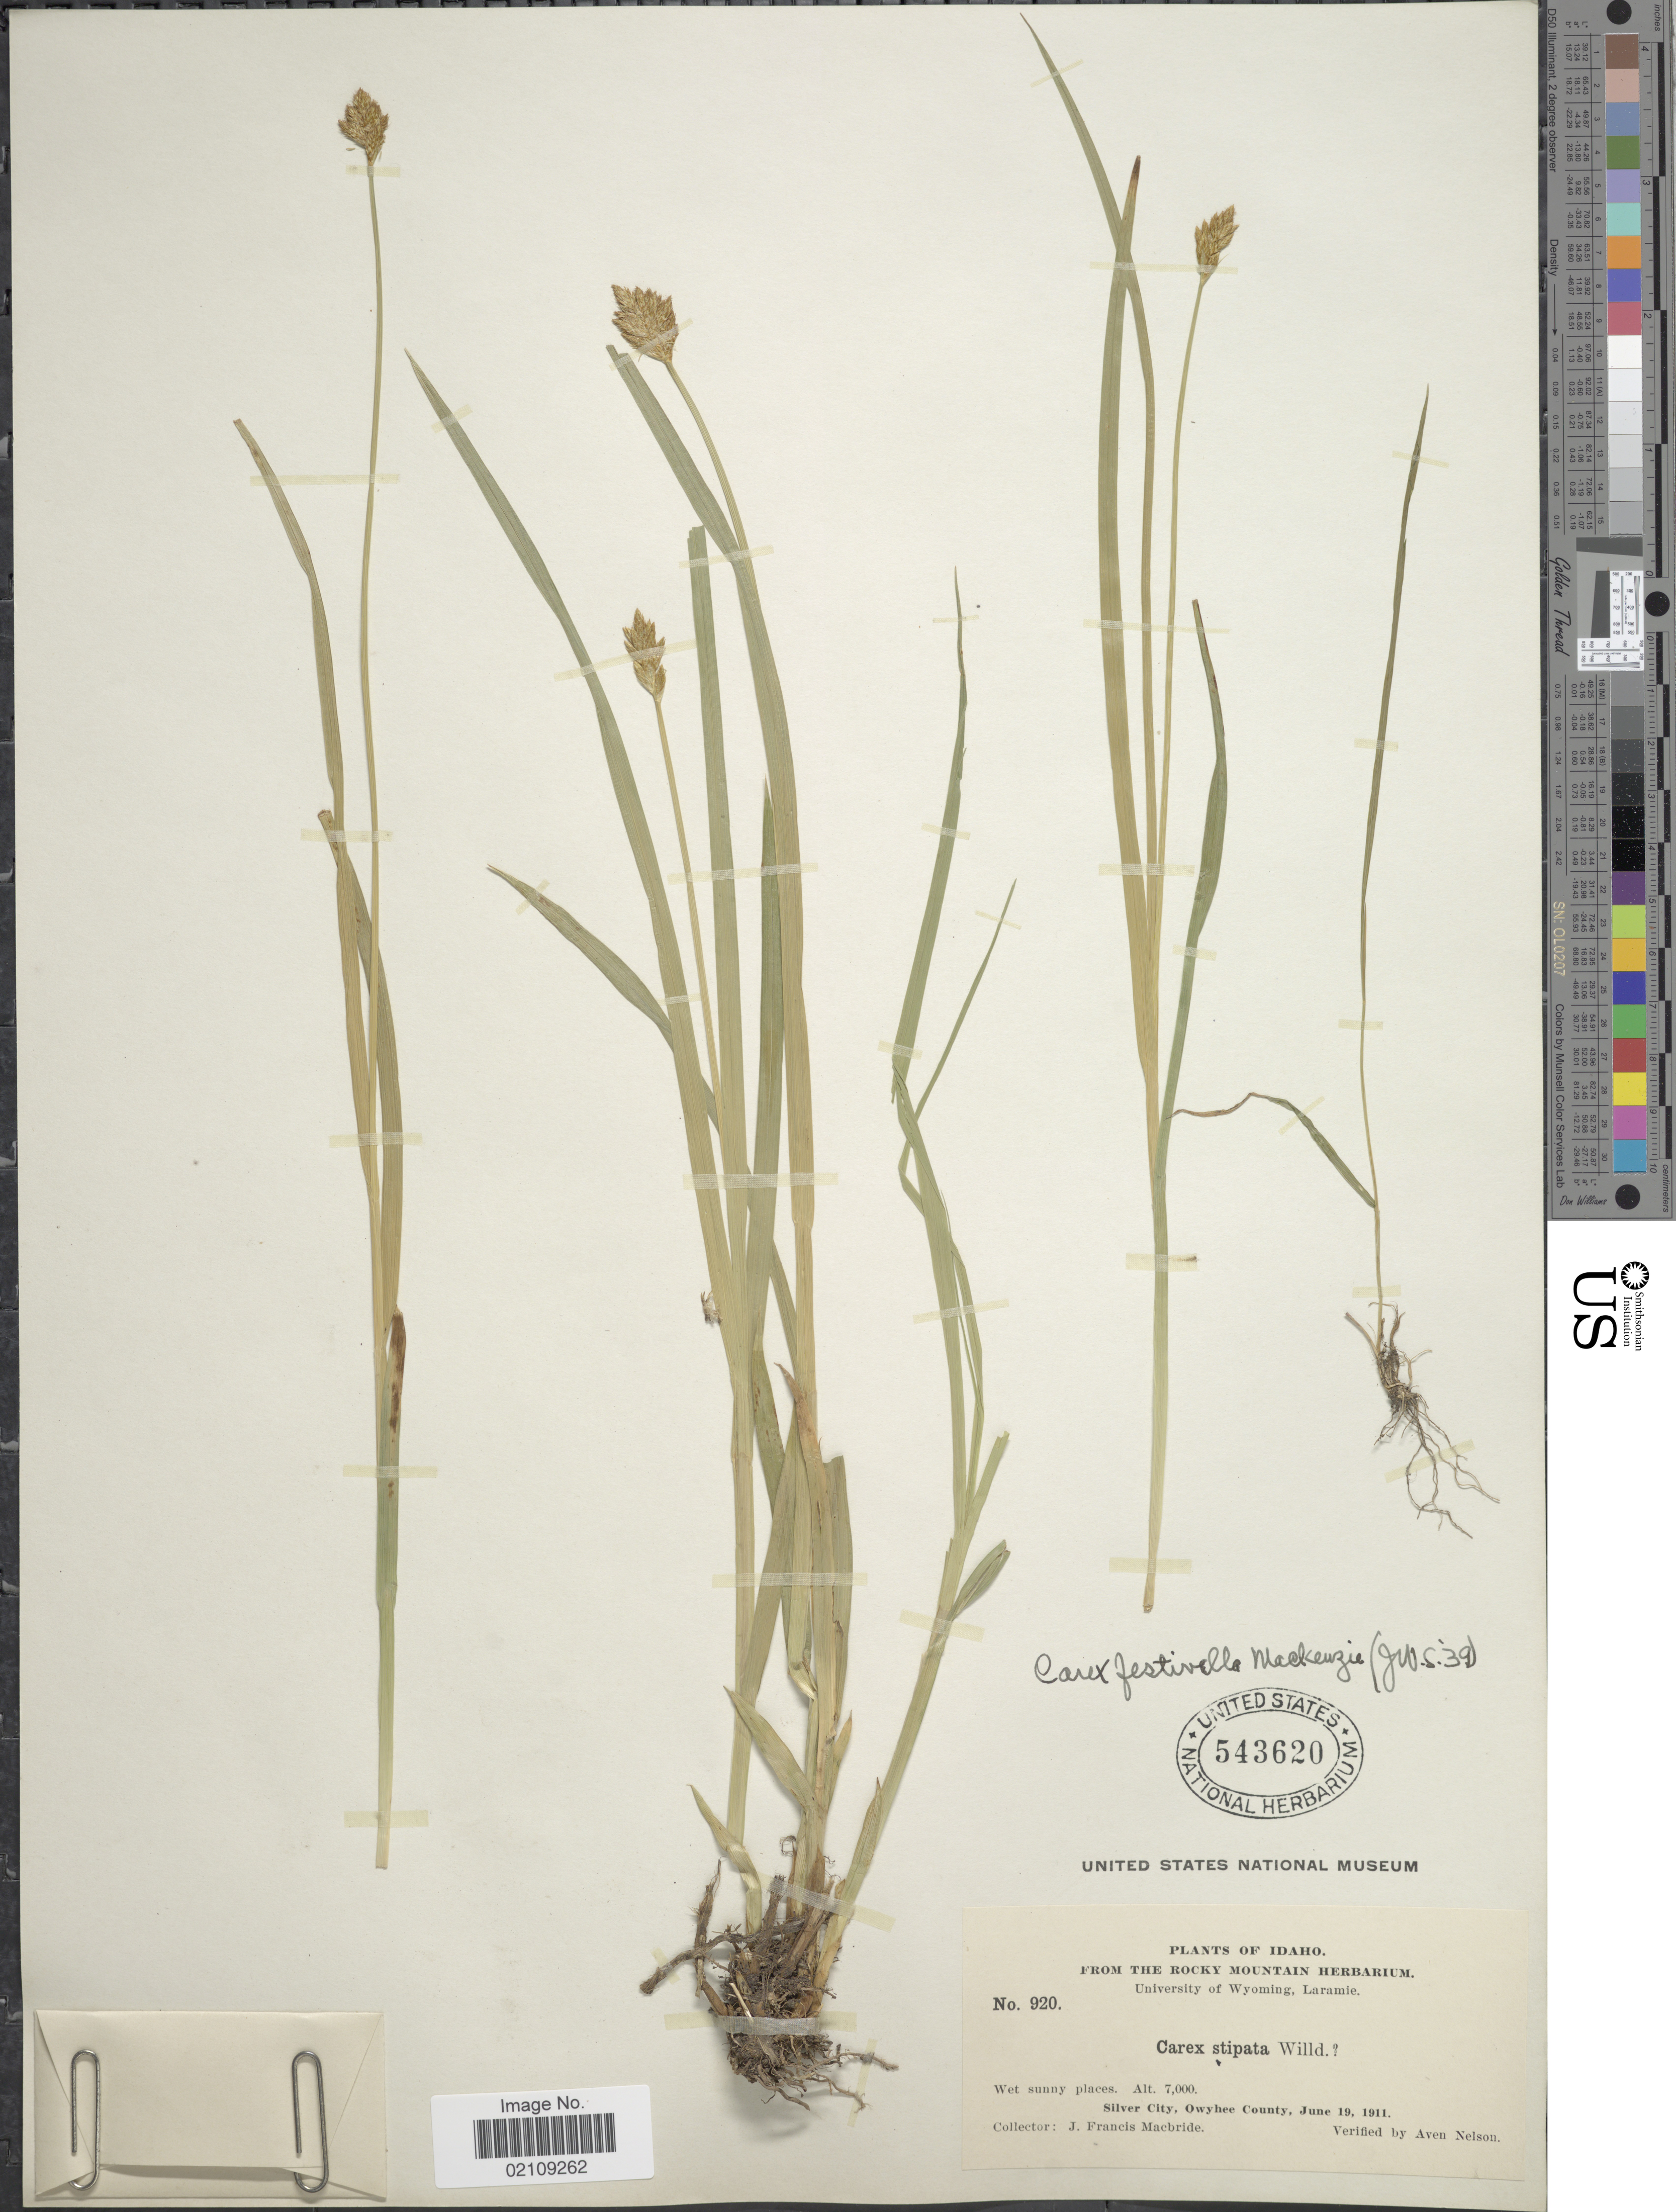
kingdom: Plantae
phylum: Tracheophyta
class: Liliopsida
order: Poales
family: Cyperaceae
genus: Carex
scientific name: Carex microptera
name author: Mack.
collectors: J. F. Macbride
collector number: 920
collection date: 1911-06-19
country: United States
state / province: Idaho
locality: Wet sunny places, Silver City, Owyhee County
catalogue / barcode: US 543620